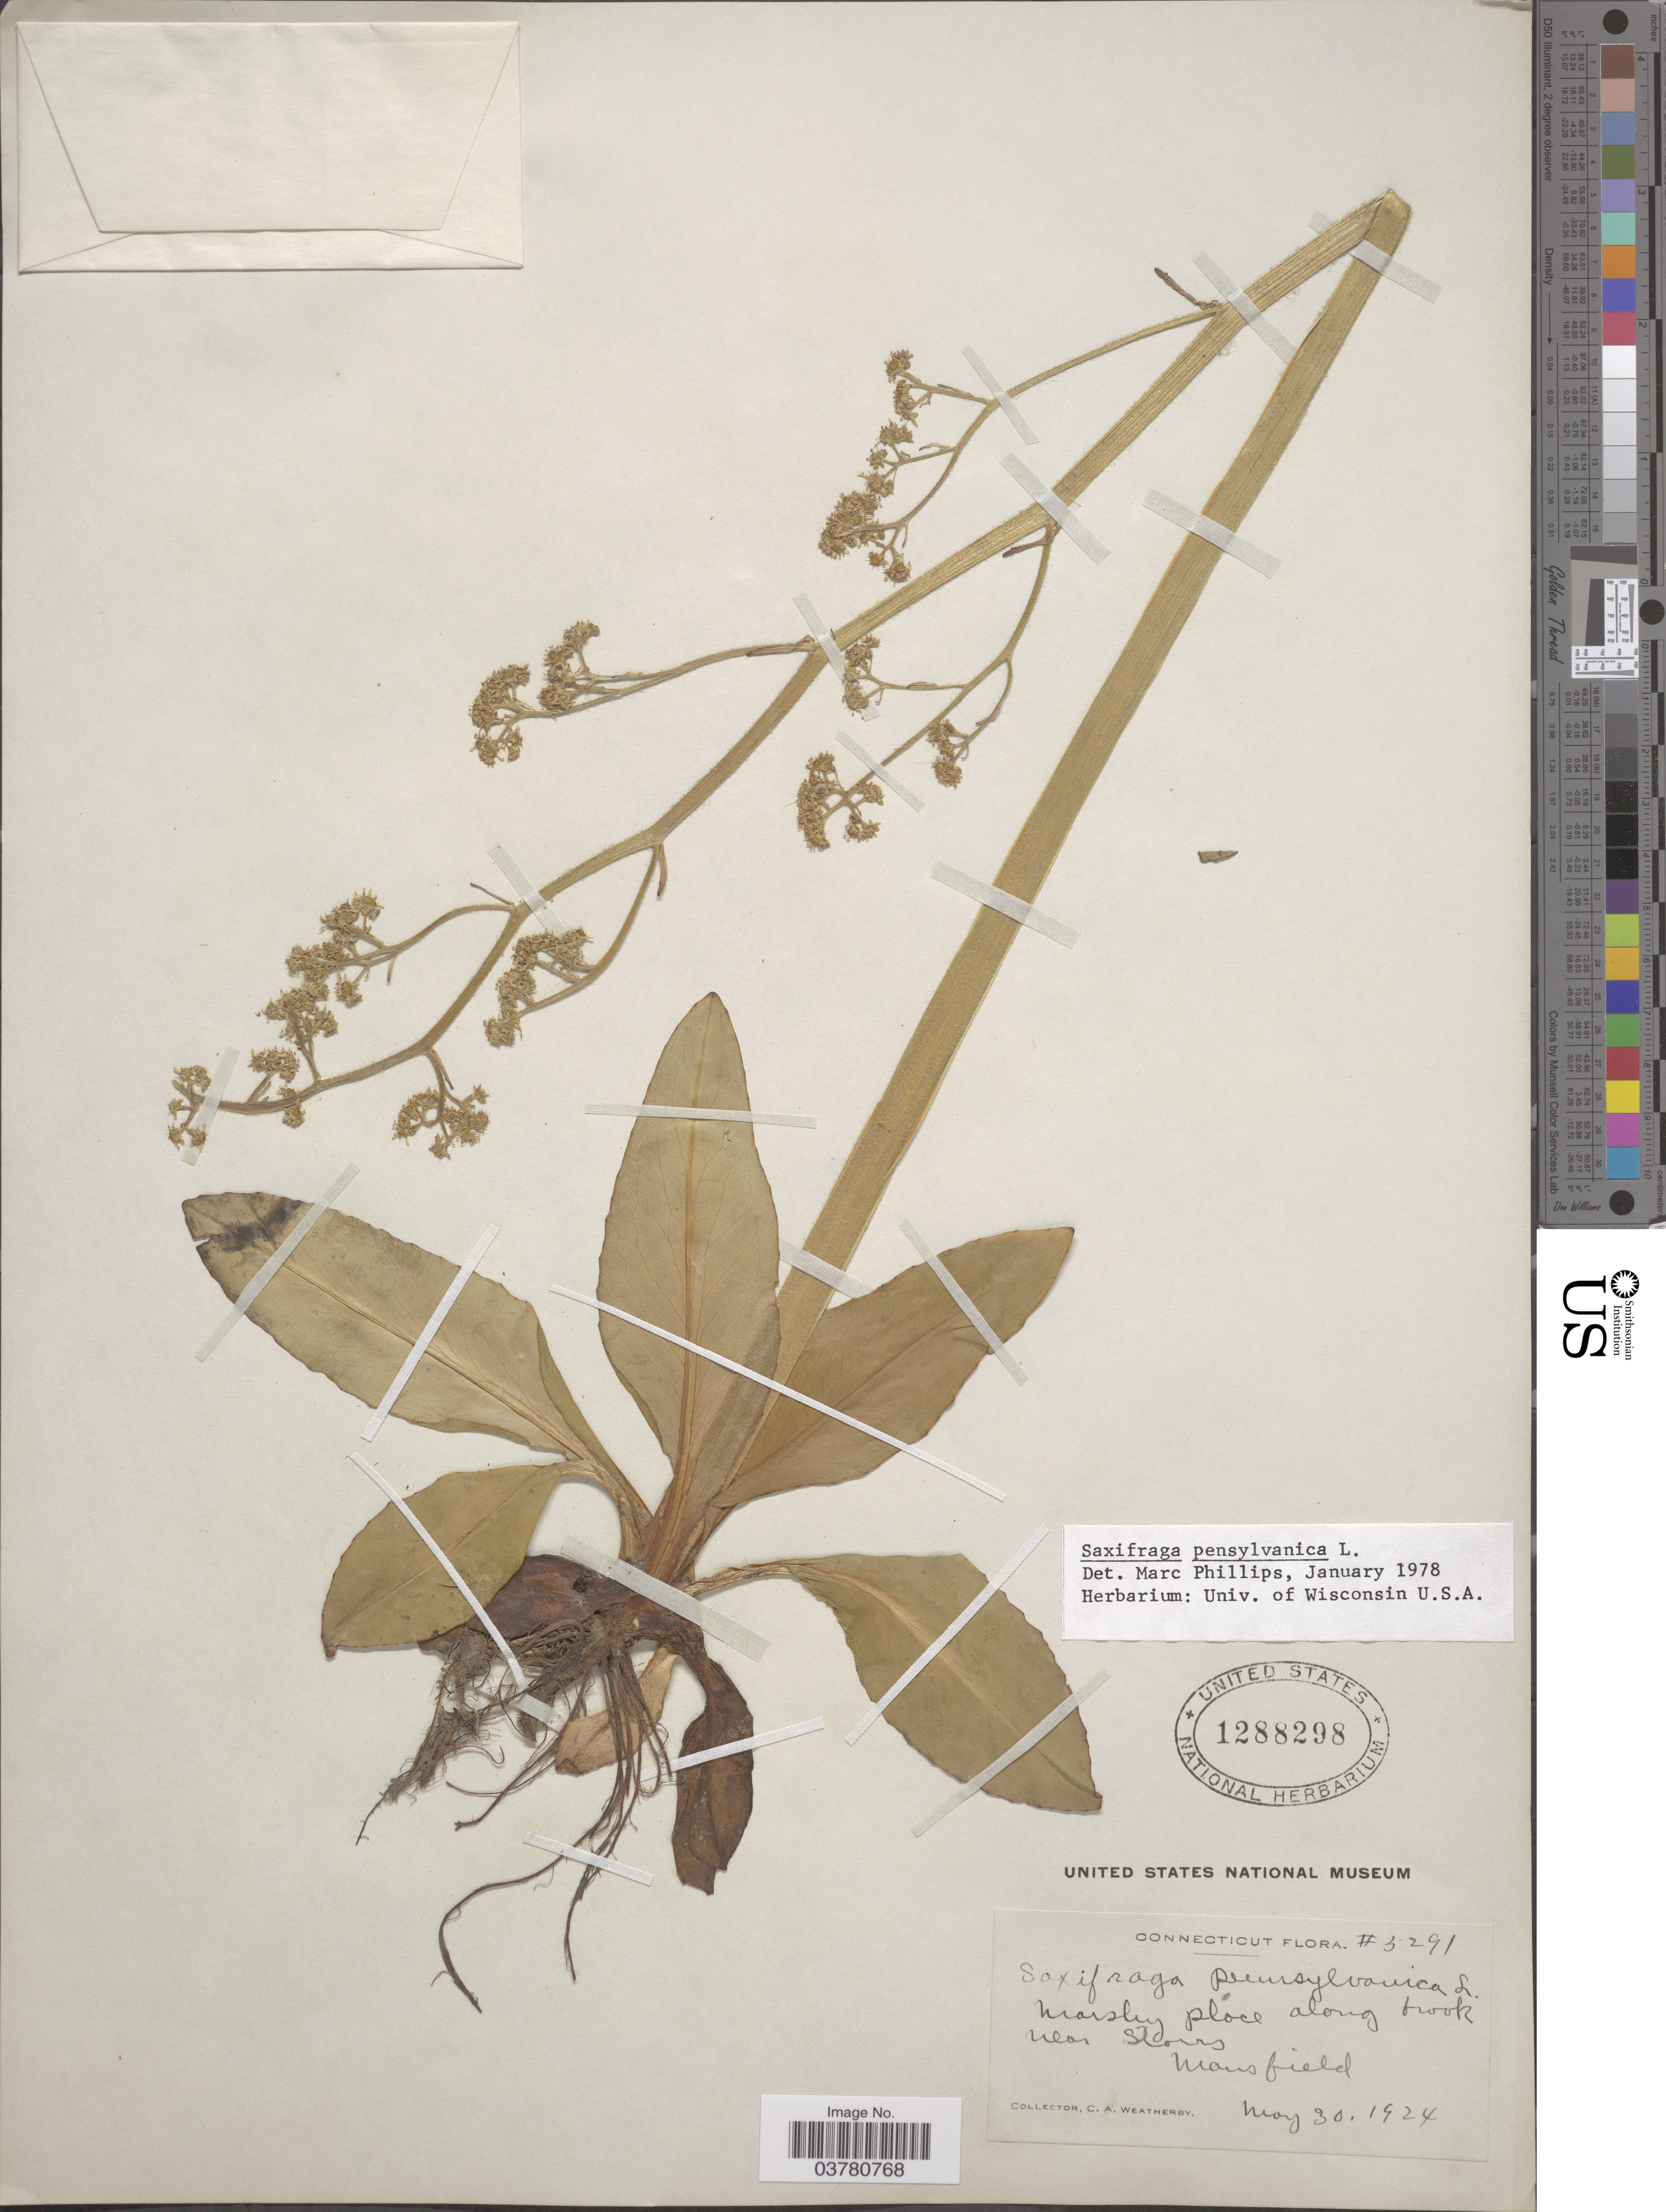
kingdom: Plantae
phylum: Tracheophyta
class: Magnoliopsida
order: Saxifragales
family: Saxifragaceae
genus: Micranthes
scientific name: Micranthes pensylvanica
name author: (L.) Haw.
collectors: C. A. Weatherby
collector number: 3291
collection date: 1924-05-30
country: United States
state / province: Connecticut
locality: Marshy place along brook near Storrs. Mansfield.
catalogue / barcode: US 1288298